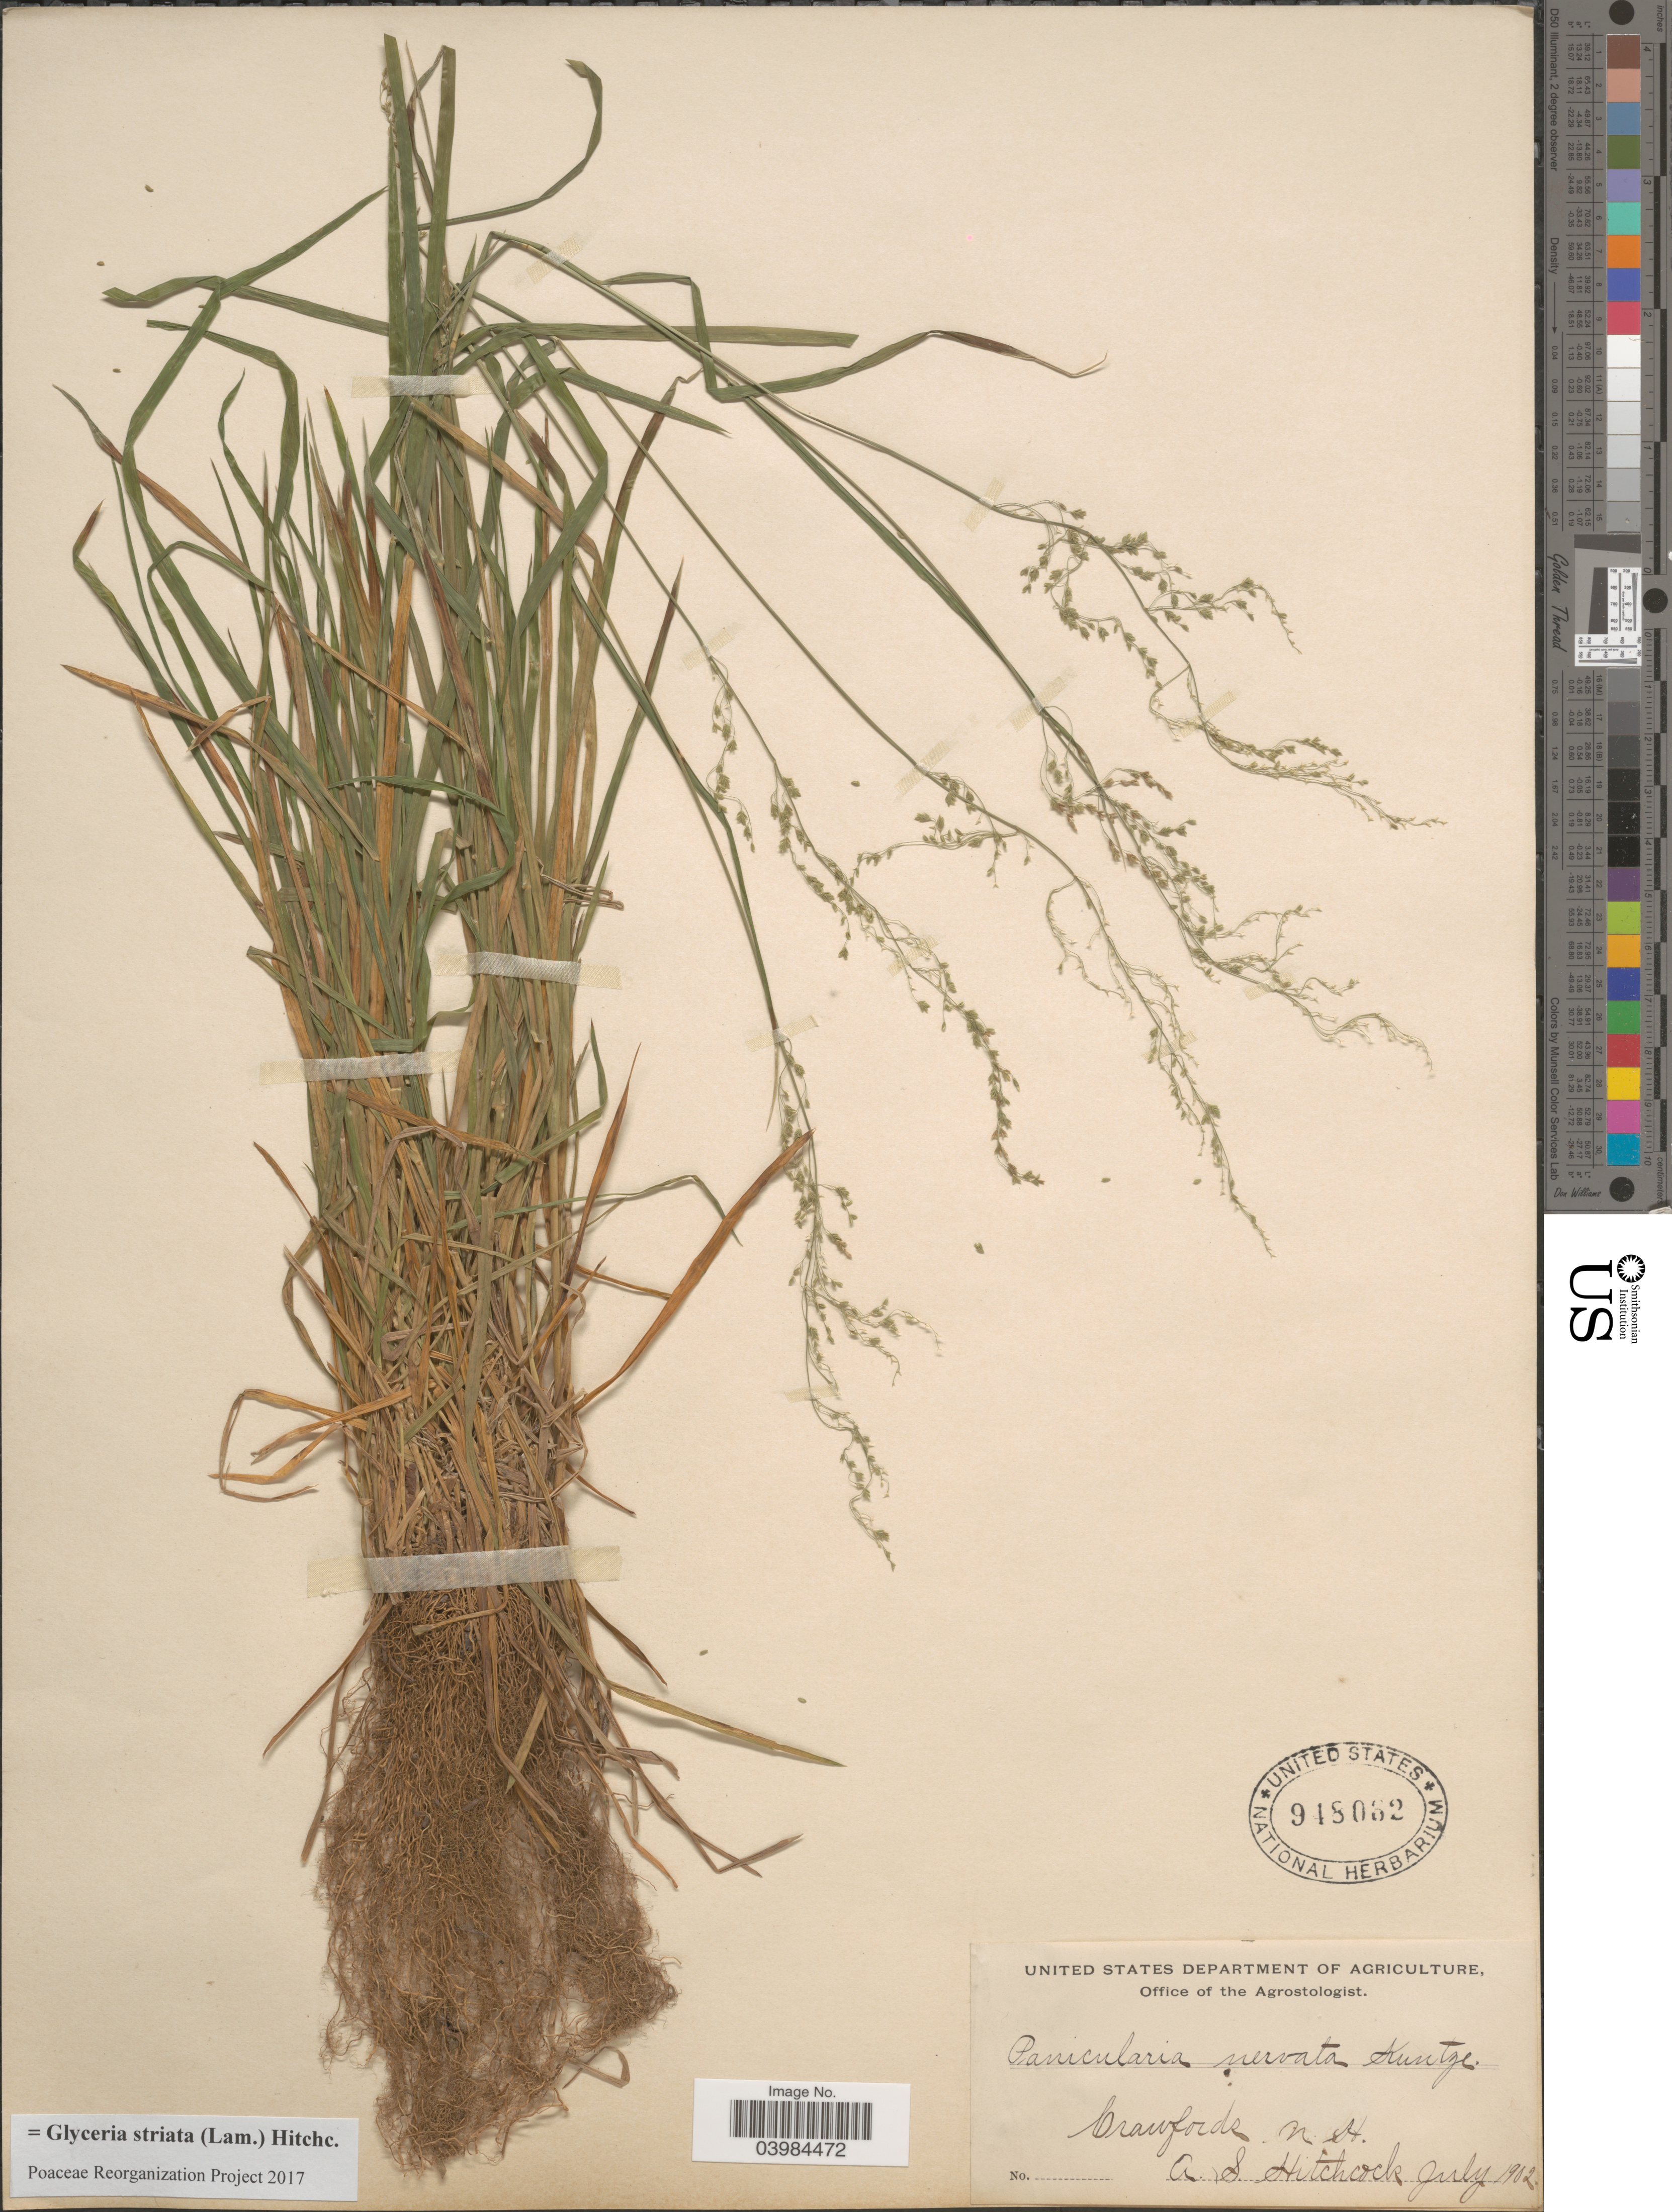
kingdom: Plantae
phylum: Tracheophyta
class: Liliopsida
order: Poales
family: Poaceae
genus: Glyceria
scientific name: Glyceria striata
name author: (Lam.) Hitchc.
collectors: A. S. Hitchcock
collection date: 1902-07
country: United States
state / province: New Hampshire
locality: Crawfords.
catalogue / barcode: US 948062